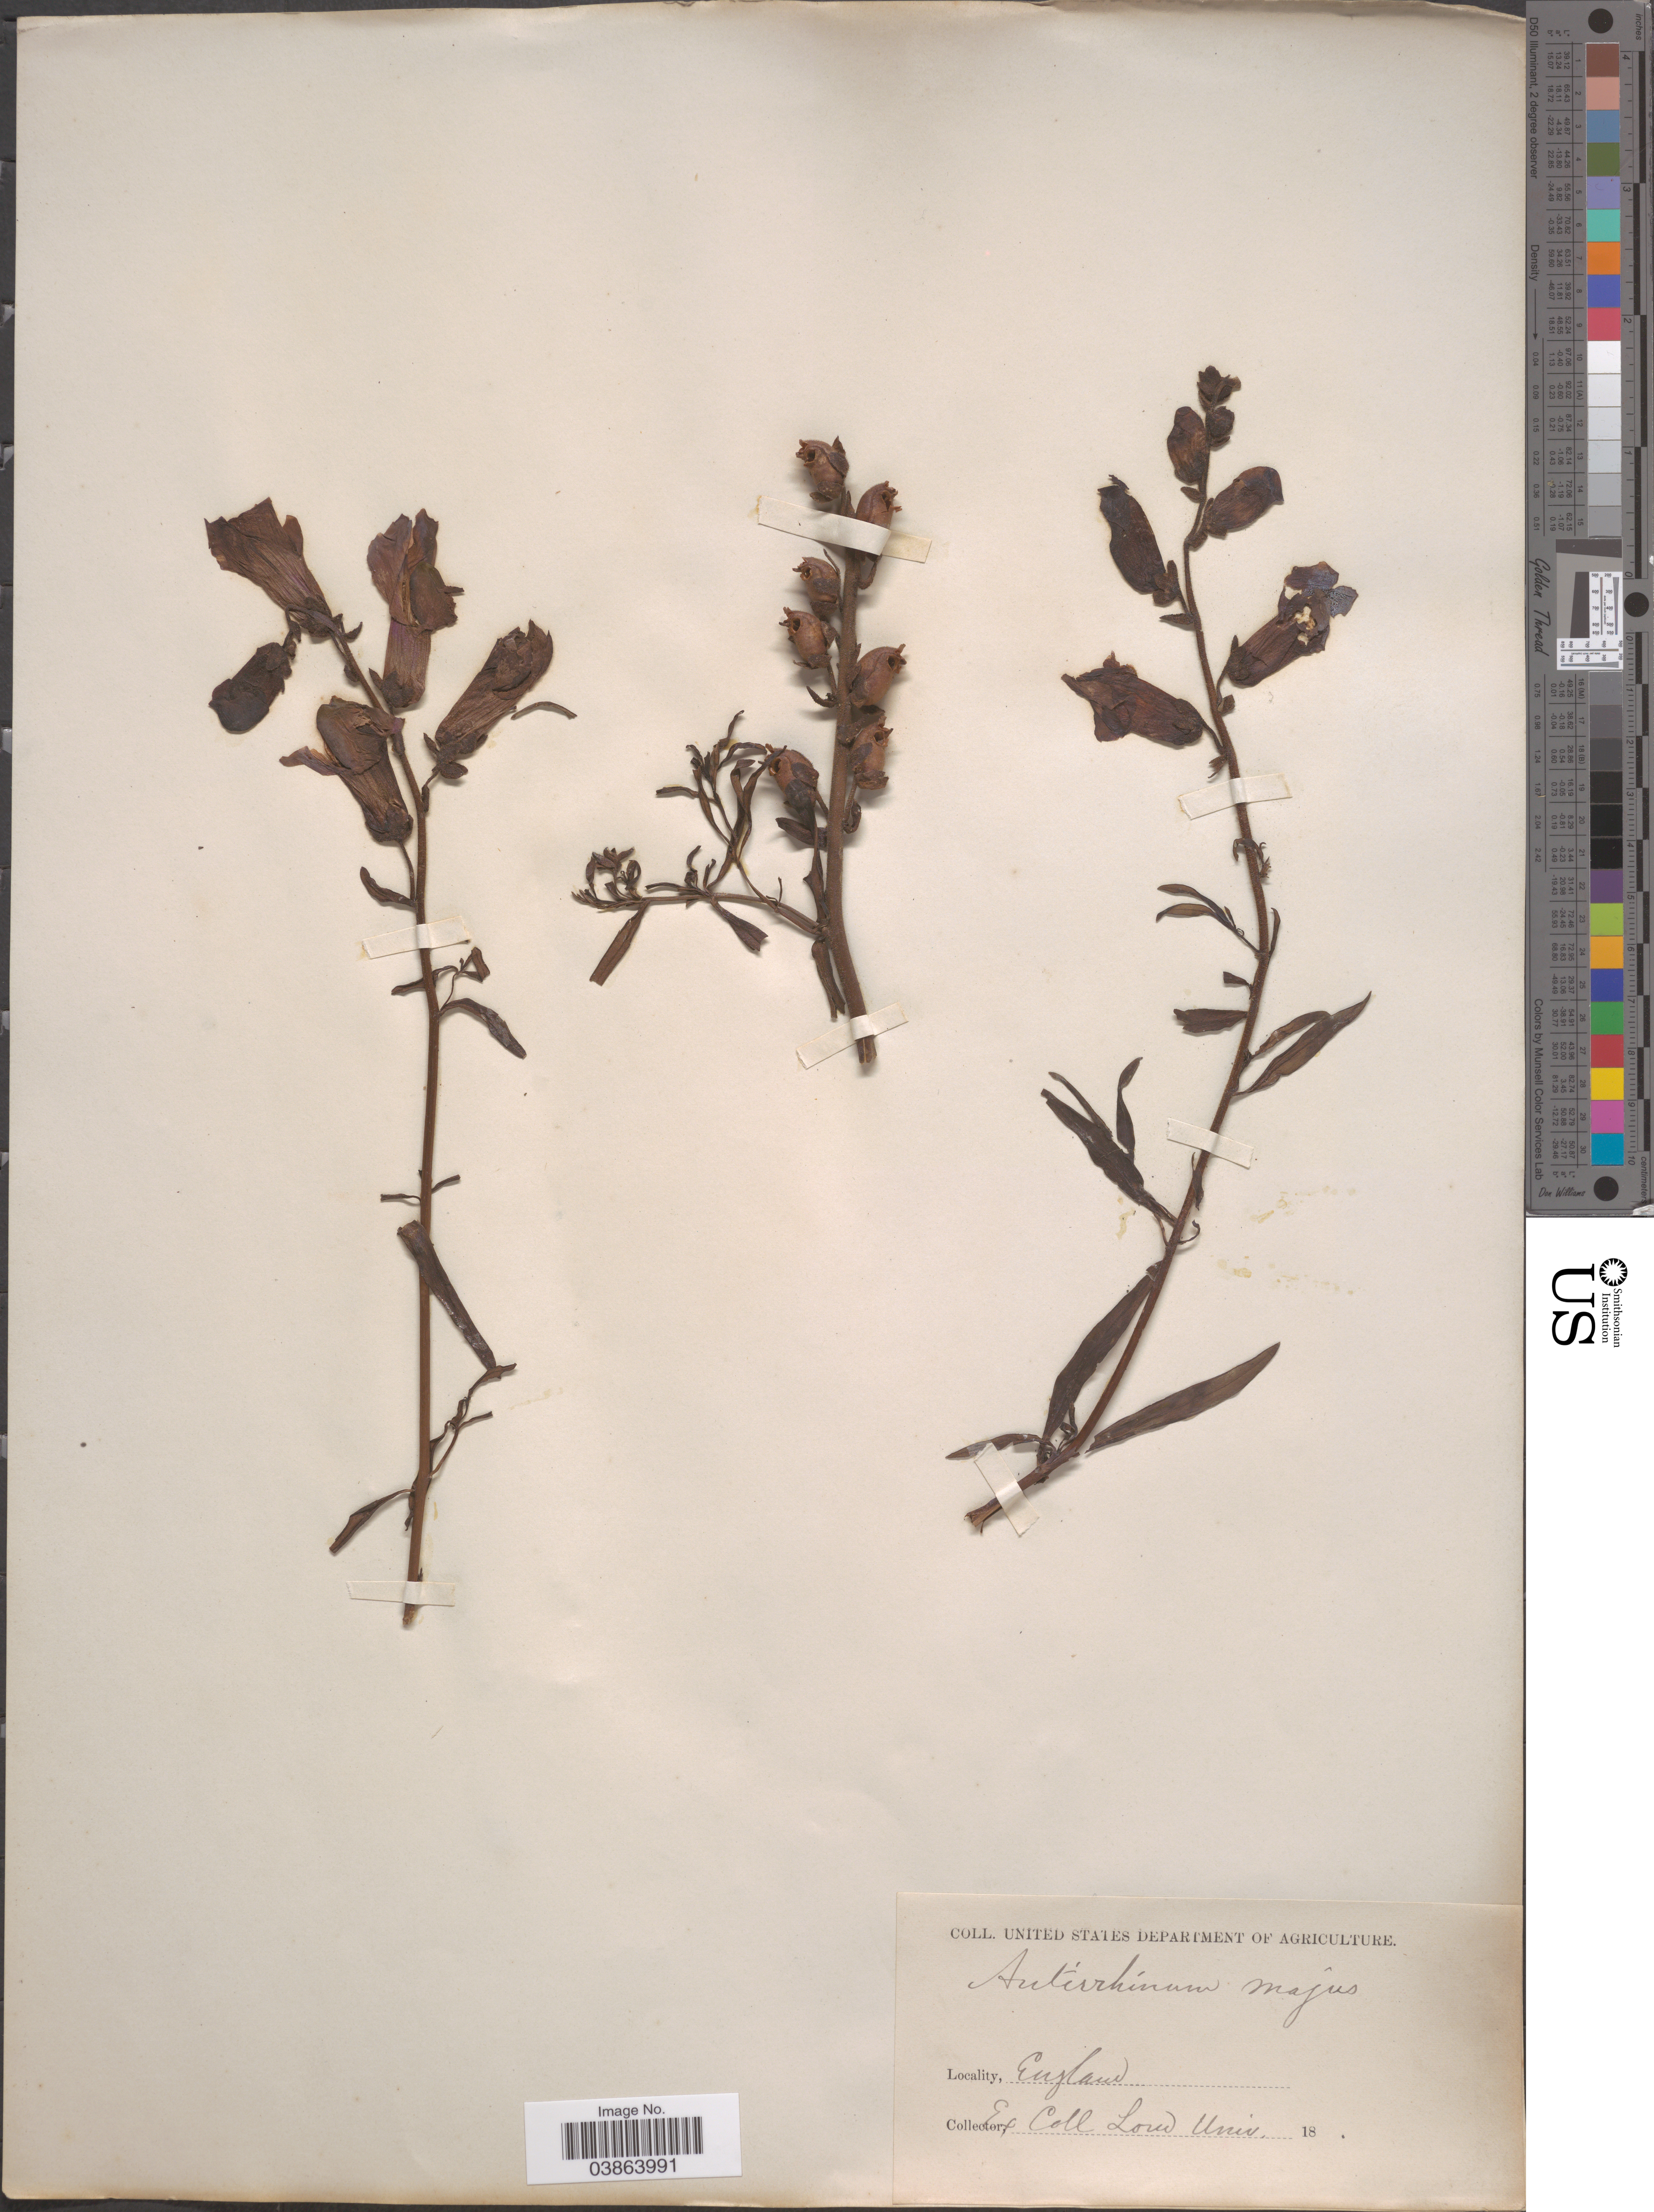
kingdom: Plantae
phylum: Tracheophyta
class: Magnoliopsida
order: Lamiales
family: Plantaginaceae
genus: Antirrhinum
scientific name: Antirrhinum majus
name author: L.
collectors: Univ. Col. London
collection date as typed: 18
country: United Kingdom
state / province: England